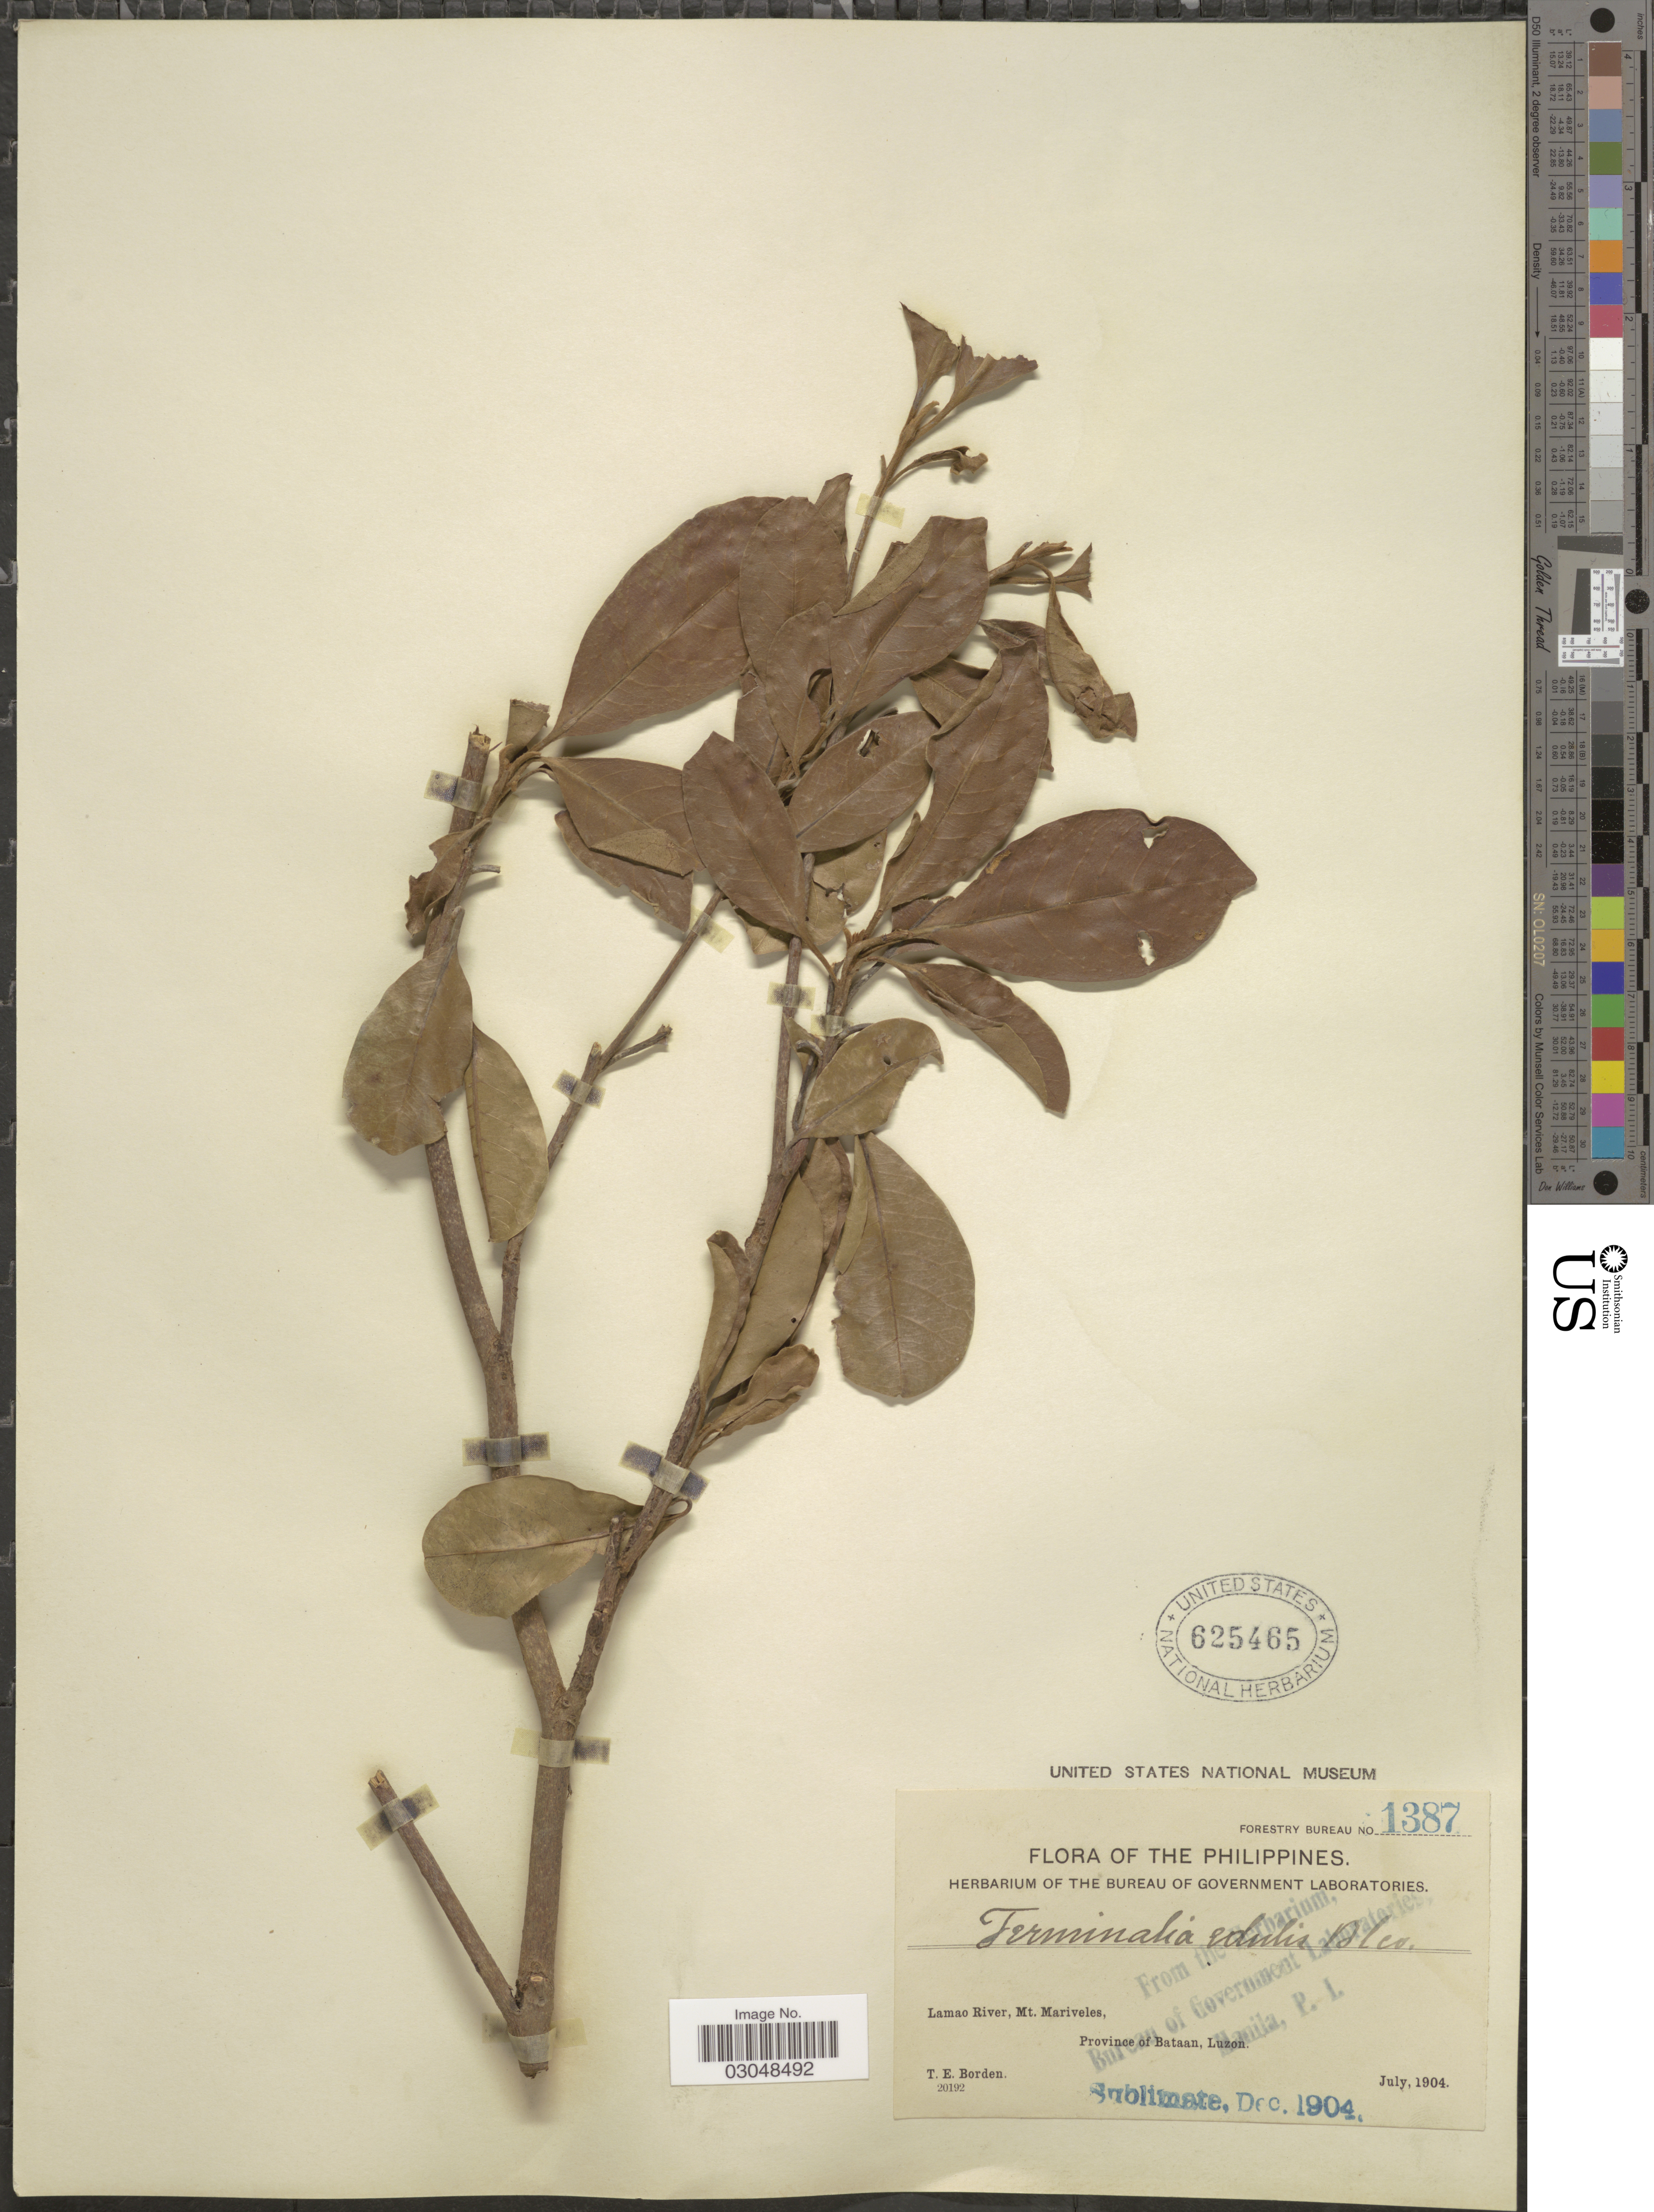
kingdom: Plantae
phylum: Tracheophyta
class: Magnoliopsida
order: Myrtales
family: Combretaceae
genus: Terminalia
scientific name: Terminalia microcarpa subsp. microcarpa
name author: Decne.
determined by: (US) Smithsonian Institution - National Museum of Natural History - Department of Botany (UNITED STATES)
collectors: T. E. Borden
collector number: Forestry Bureau 1387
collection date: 1904-07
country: Philippines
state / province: Cagayan Valley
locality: Lamao River, Mt. Mariveles, Province of Bataan, Luzon.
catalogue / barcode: US 625465